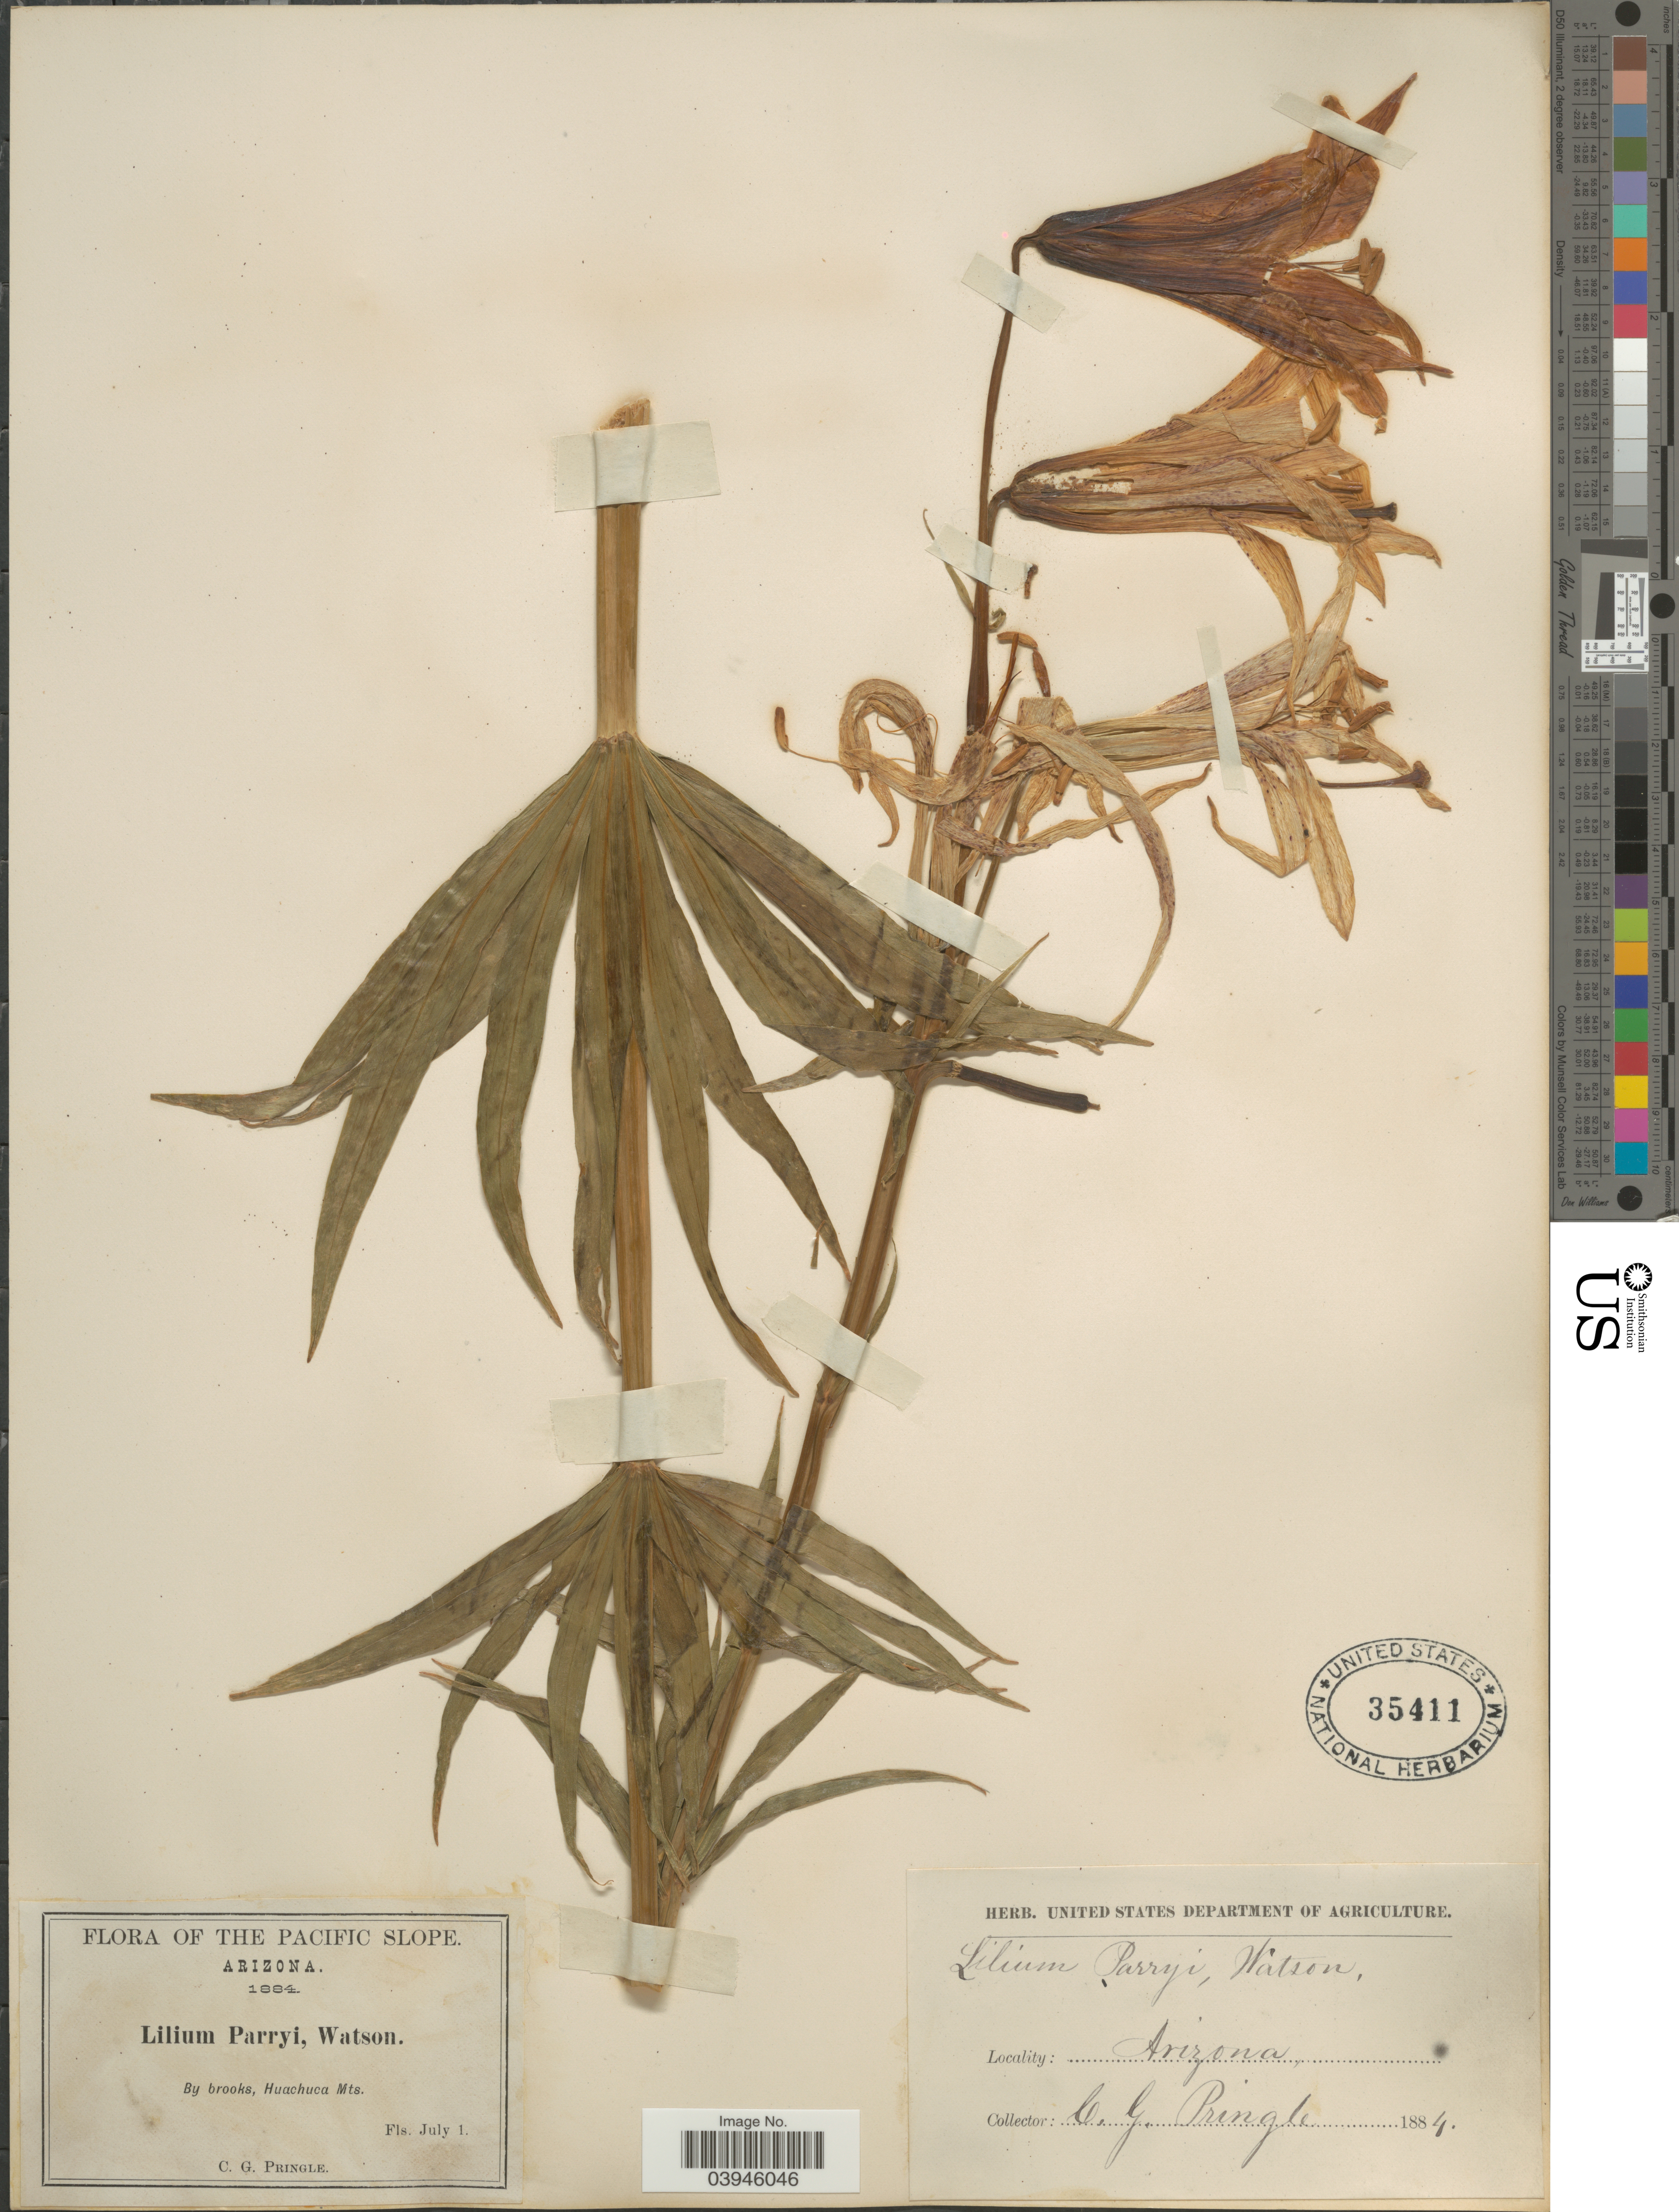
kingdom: Plantae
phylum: Tracheophyta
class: Liliopsida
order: Liliales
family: Liliaceae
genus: Lilium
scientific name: Lilium parryi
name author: S. Watson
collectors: C. G. Pringle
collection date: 1884-07-01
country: United States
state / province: Arizona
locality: The Pacific Slope. By brooks, Huachuca Mts.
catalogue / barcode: US 35411